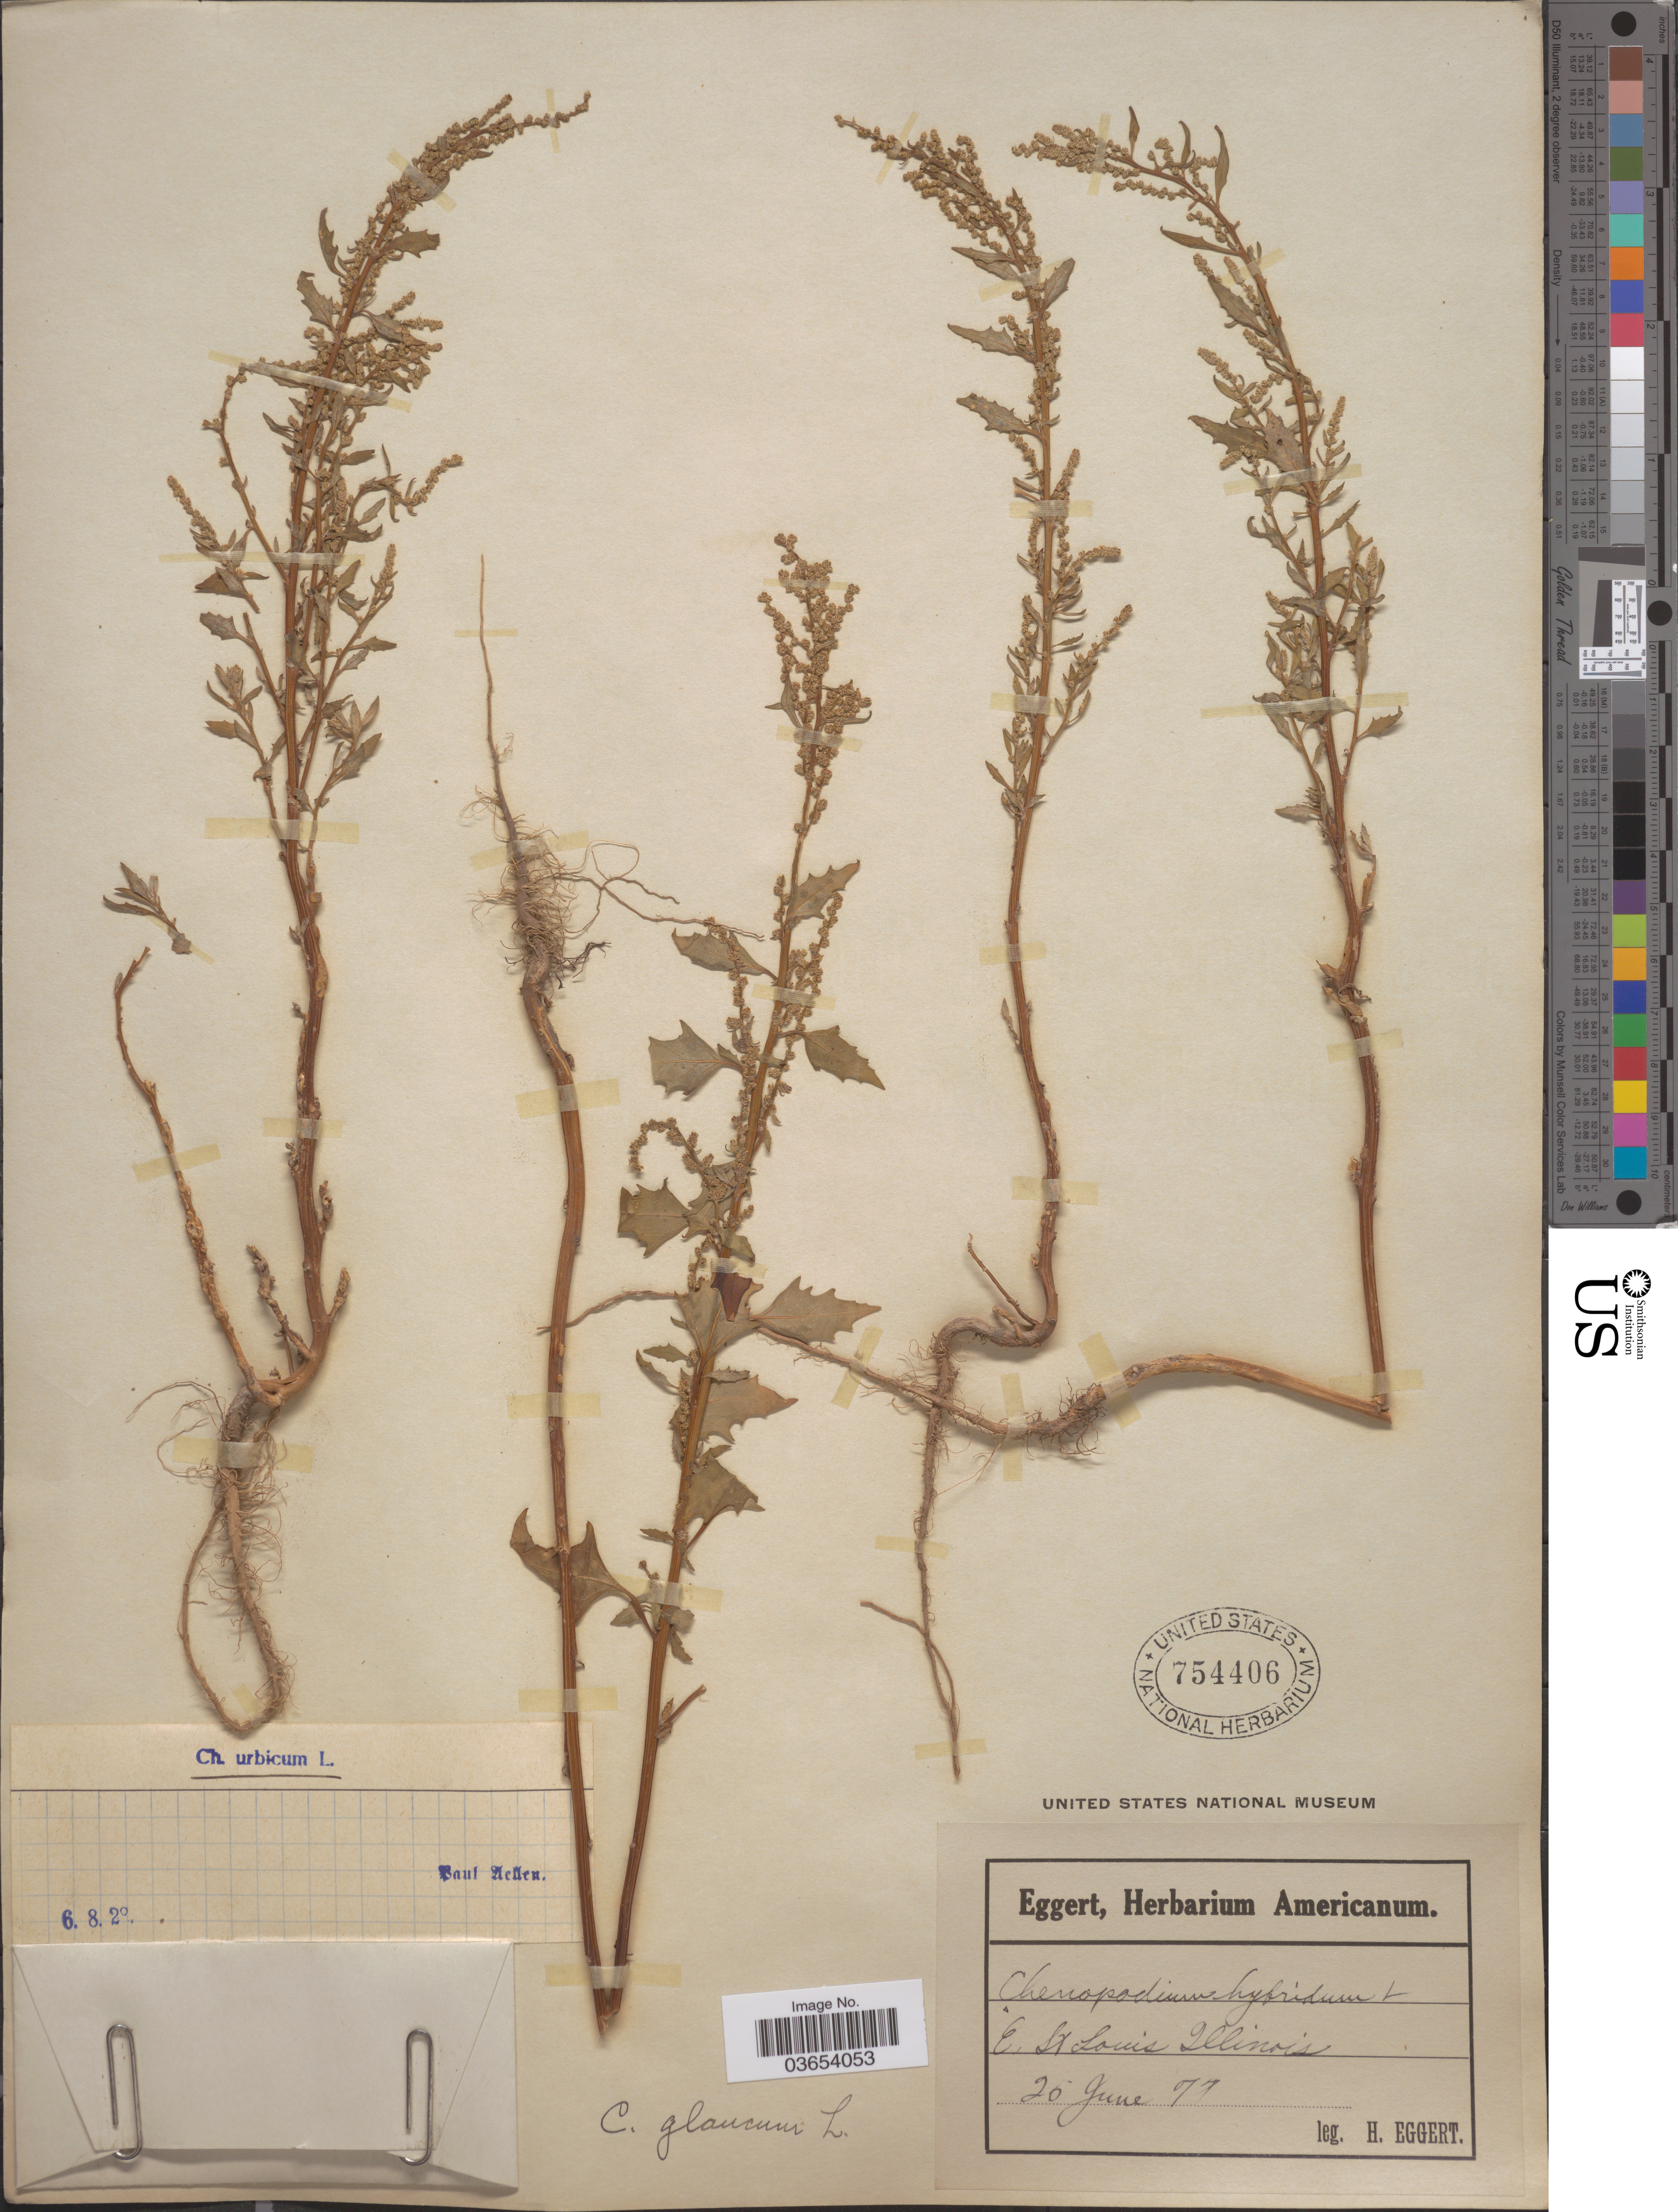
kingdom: Plantae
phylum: Tracheophyta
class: Magnoliopsida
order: Caryophyllales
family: Amaranthaceae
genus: Chenopodium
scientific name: Chenopodium urbicum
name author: L.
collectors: H. Eggert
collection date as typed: Transcribed d/m/y: 25/6/77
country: United States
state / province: Illinois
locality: E. St. Louis.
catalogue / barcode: US 754406